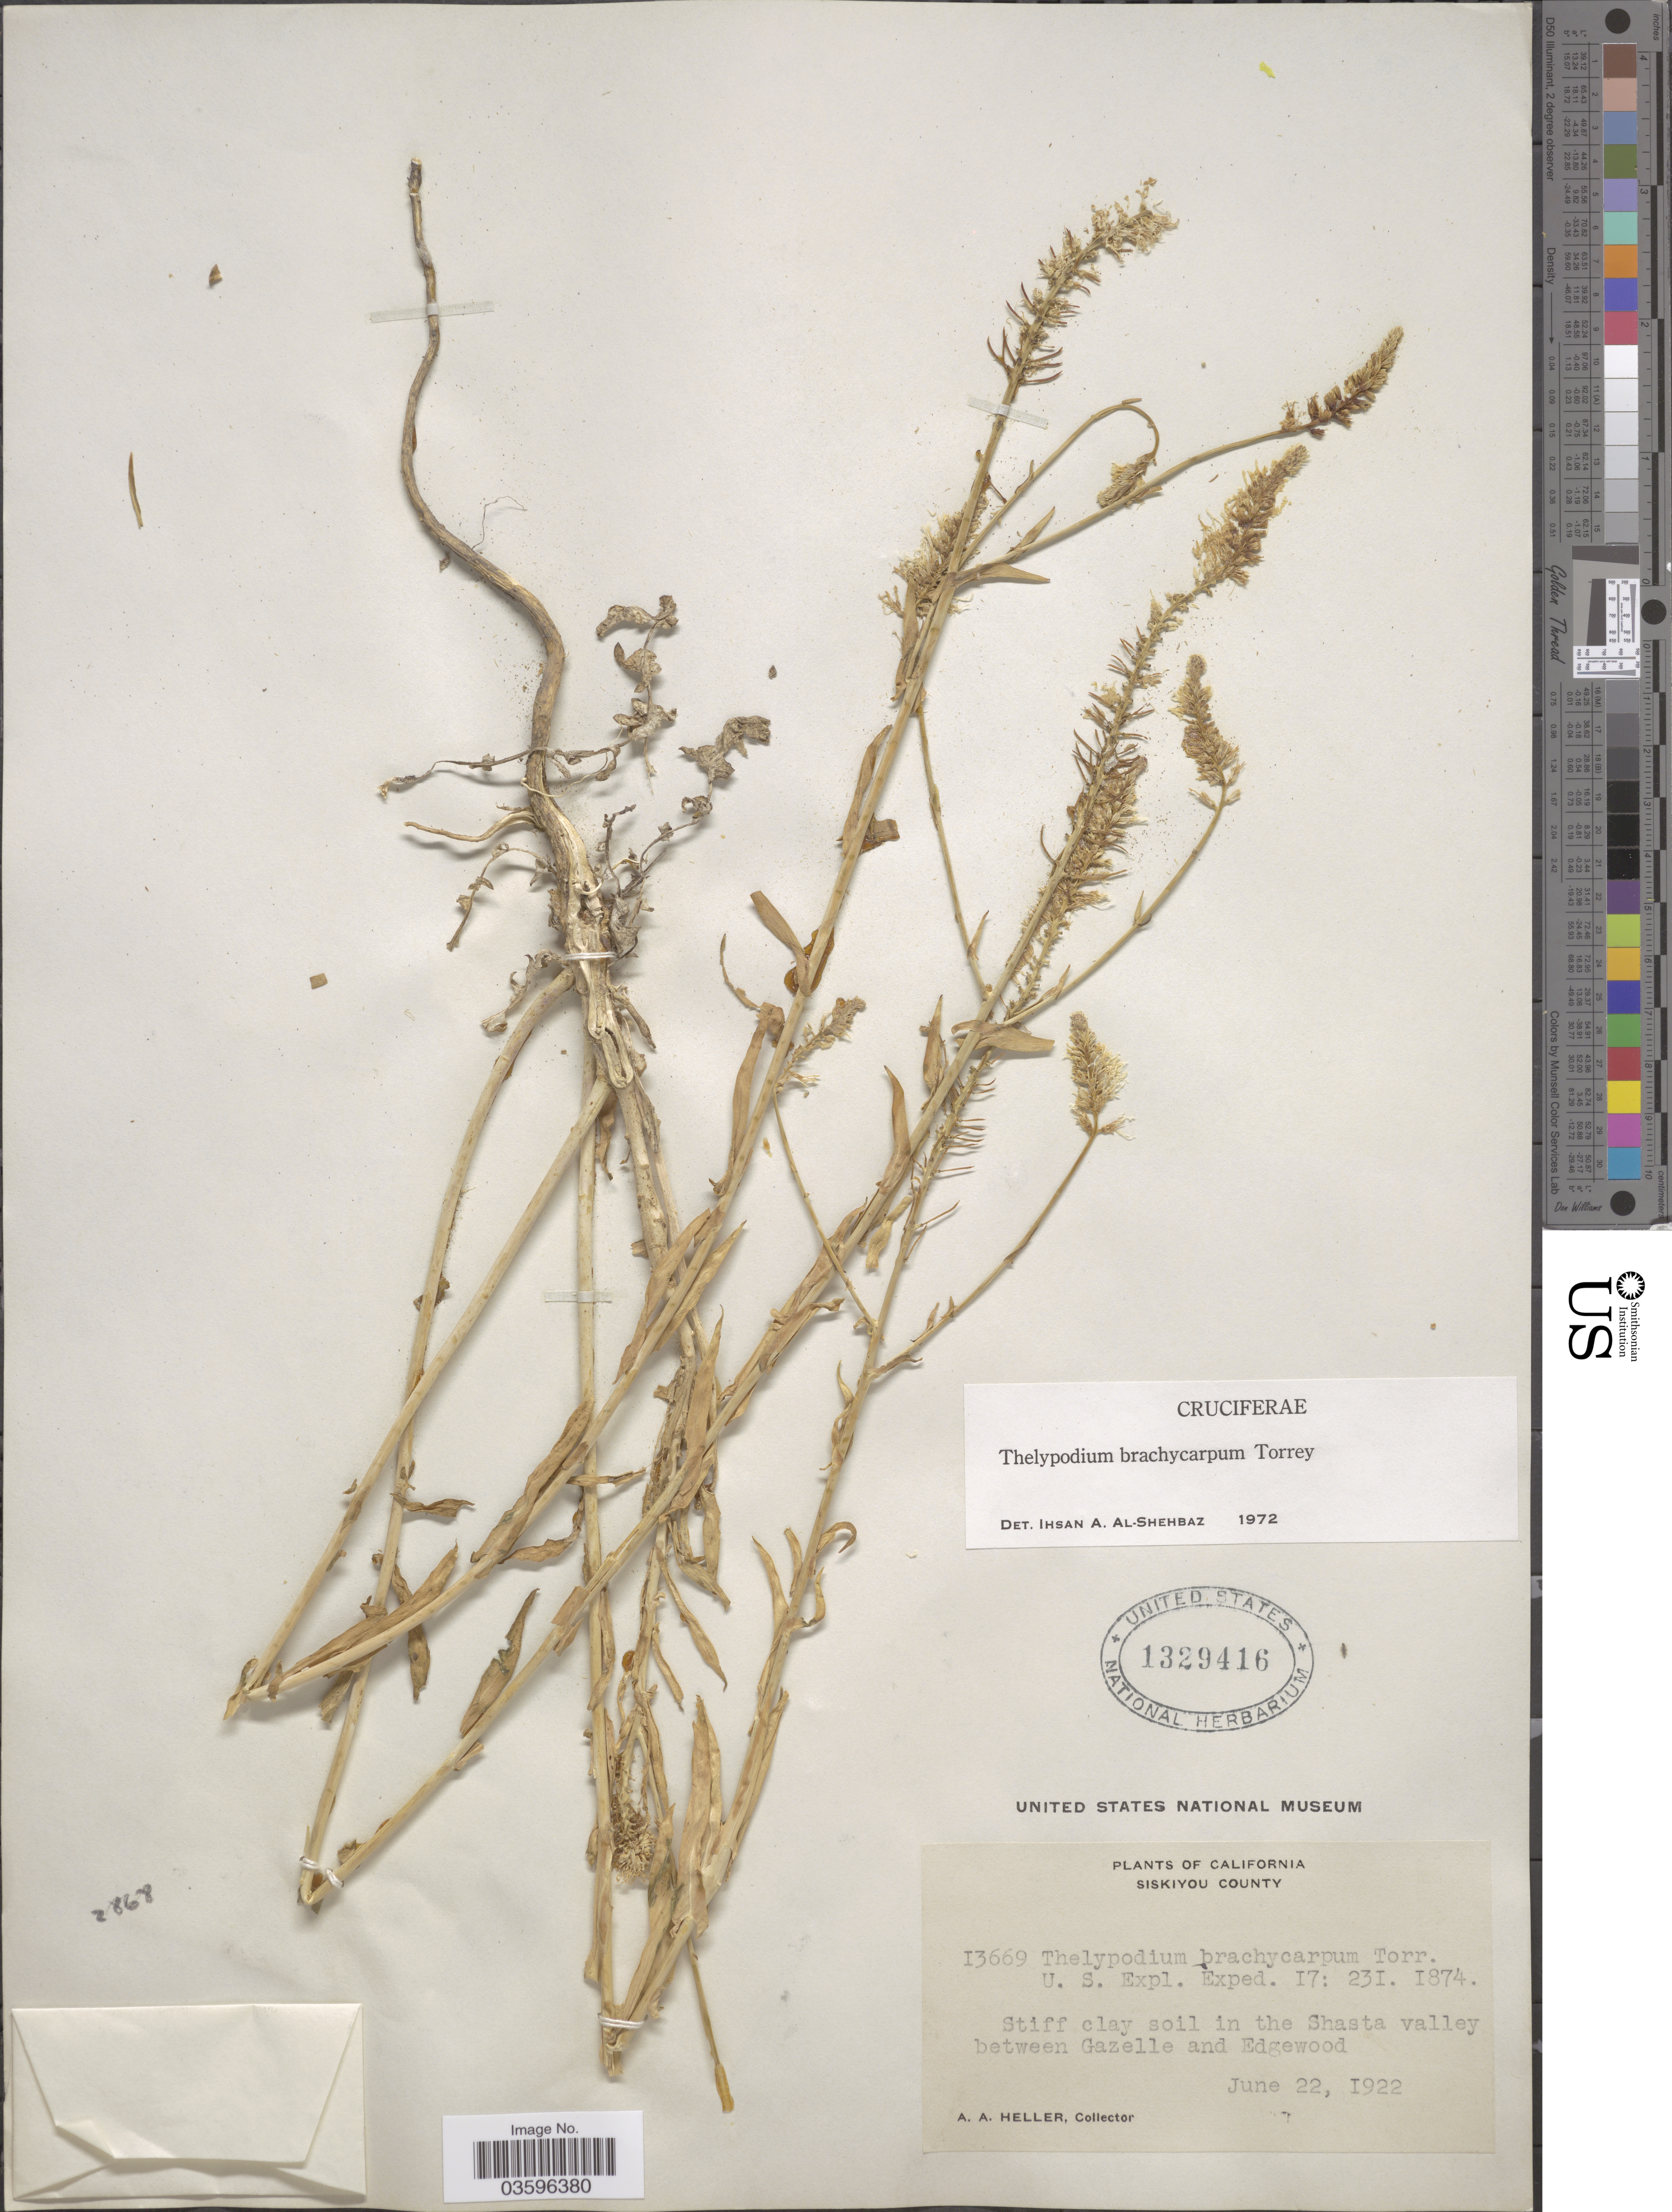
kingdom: Plantae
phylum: Tracheophyta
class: Magnoliopsida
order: Brassicales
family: Brassicaceae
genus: Thelypodium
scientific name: Thelypodium brachycarpum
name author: Torr.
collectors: A. A. Heller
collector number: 13669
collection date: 1922-06-22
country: United States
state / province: California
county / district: Siskiyou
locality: Siskiyou County. Shasta valley between Gazelle and Edgewood.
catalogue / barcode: US 1329416